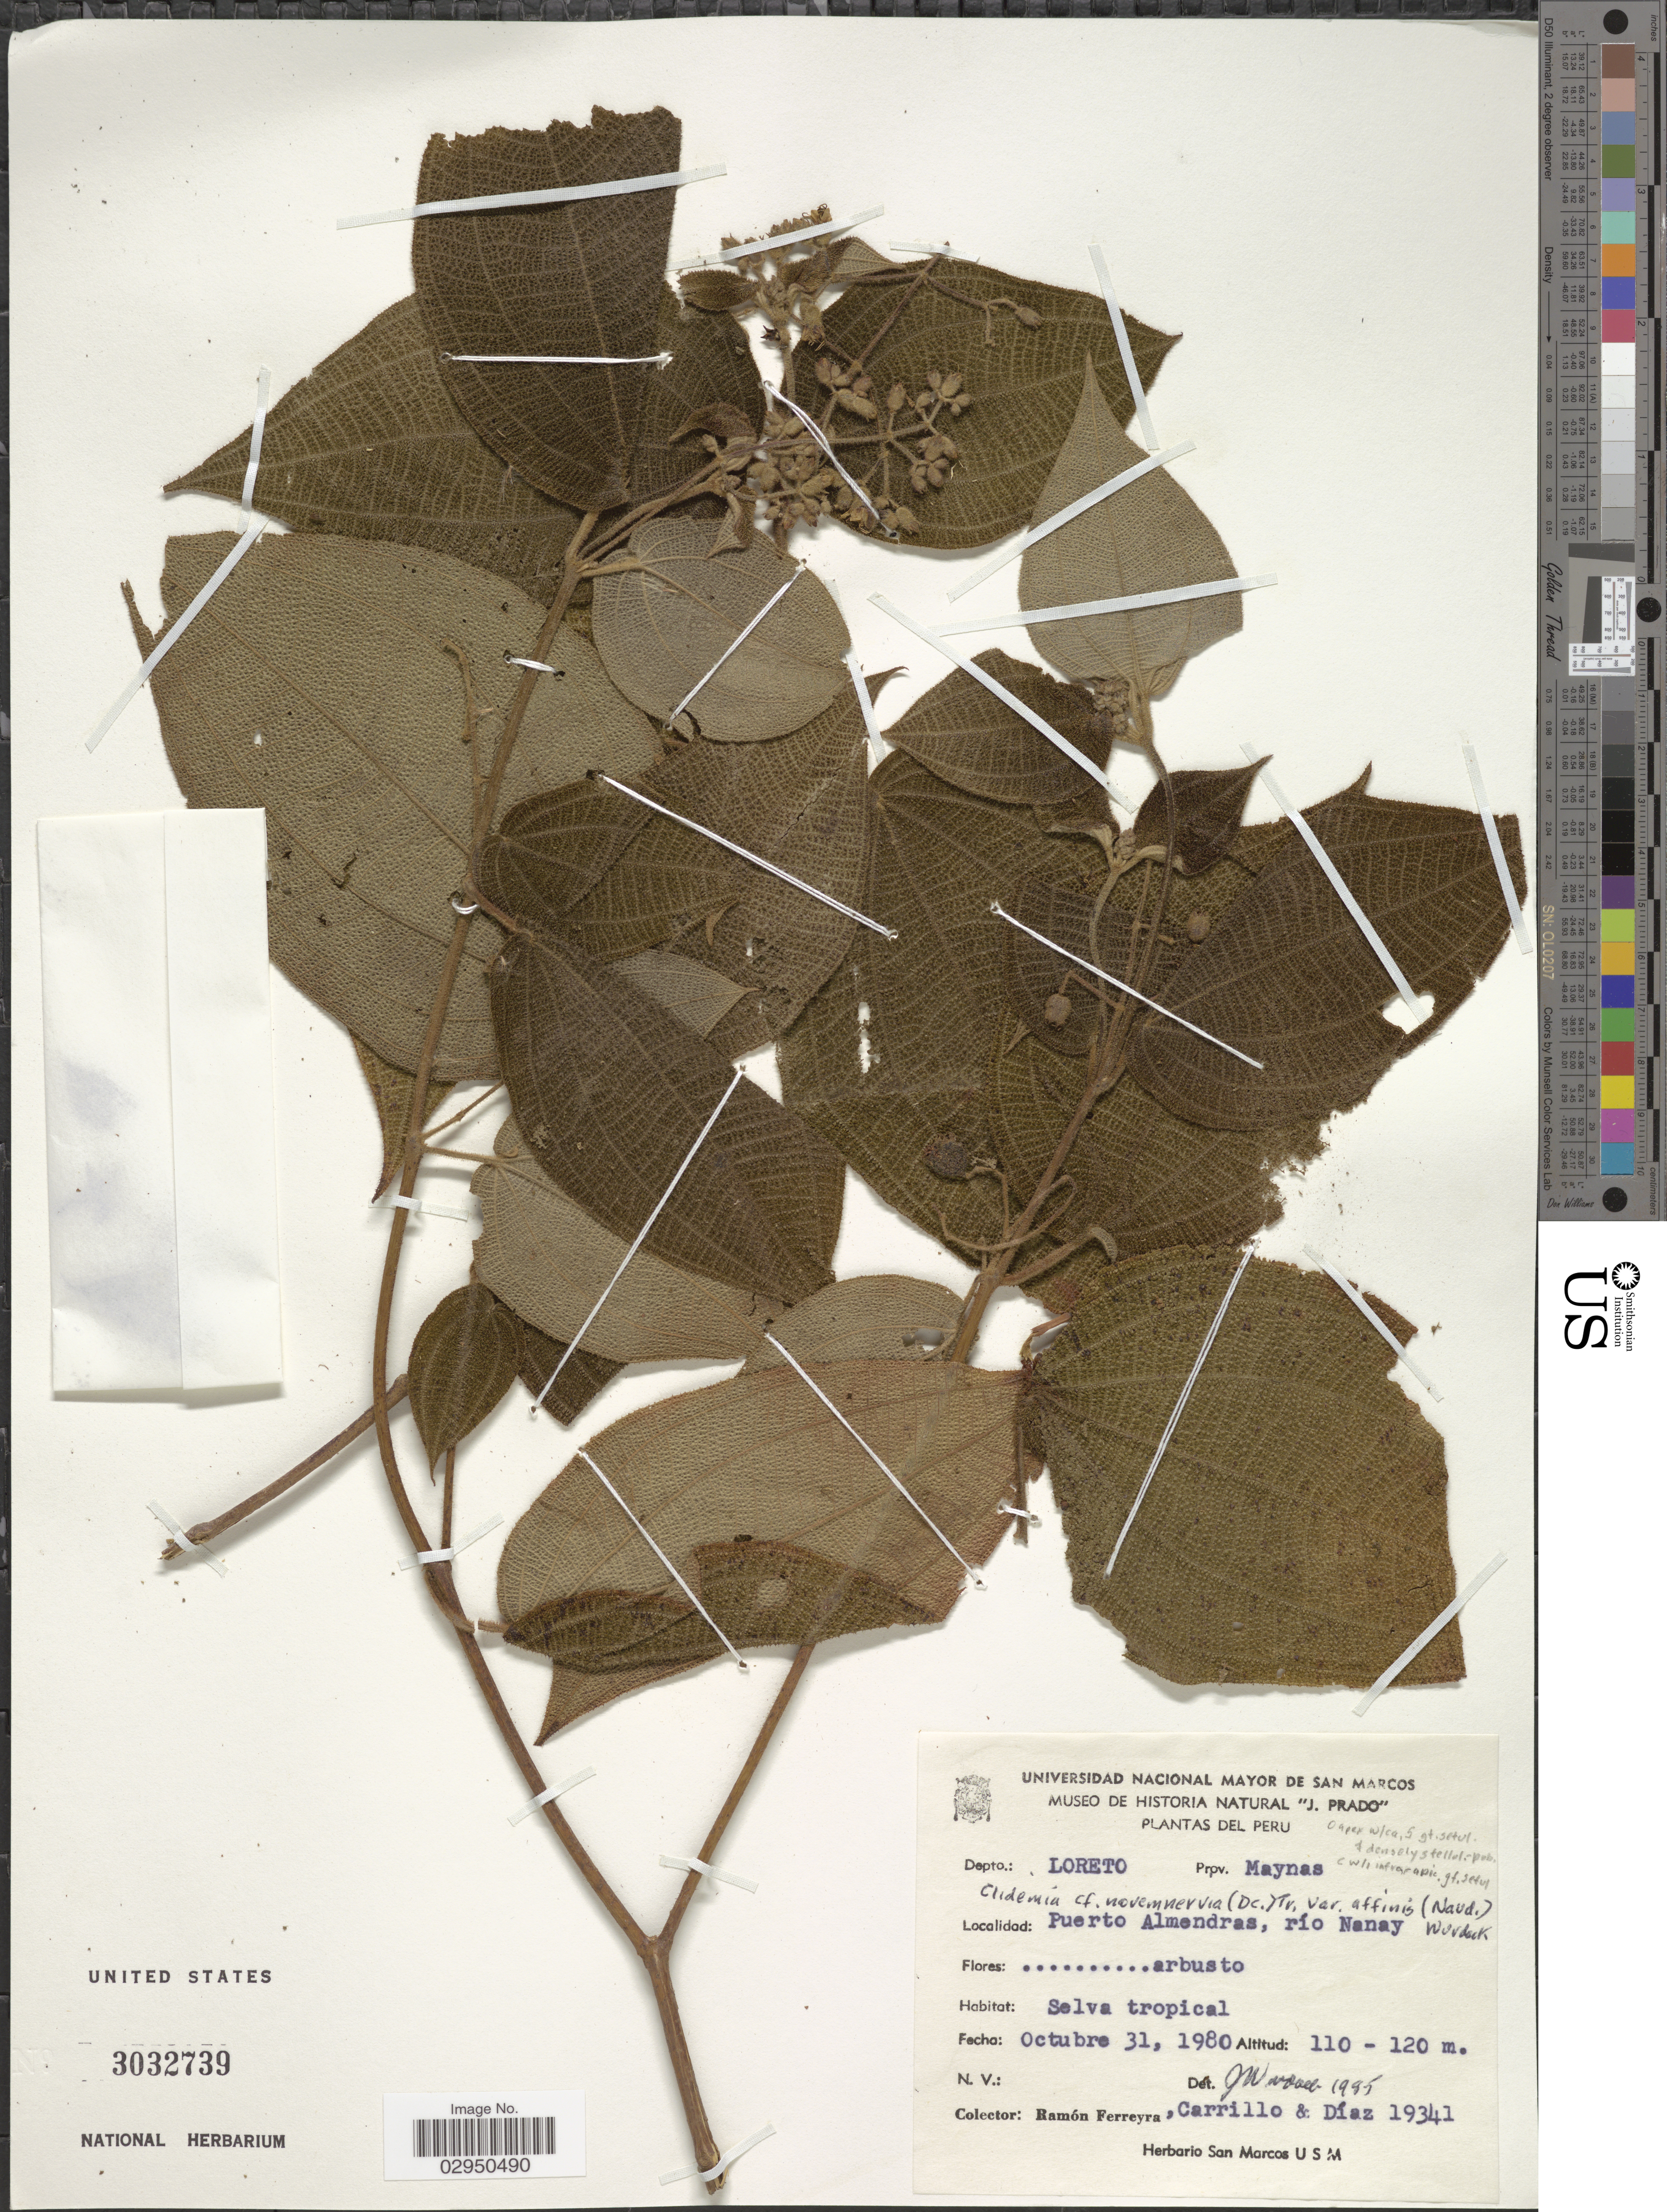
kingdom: Plantae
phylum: Tracheophyta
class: Magnoliopsida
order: Myrtales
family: Melastomataceae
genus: Clidemia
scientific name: Clidemia novemnervia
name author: (DC.) Triana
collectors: R. A. Ferreyra, Carrillo & Diaz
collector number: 19341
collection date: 1980-10-31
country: Peru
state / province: Loreto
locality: Depto.: Loreto, Prov. Maynas. Puerto Almendras, río Nanay.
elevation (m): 110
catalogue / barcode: US 3032739